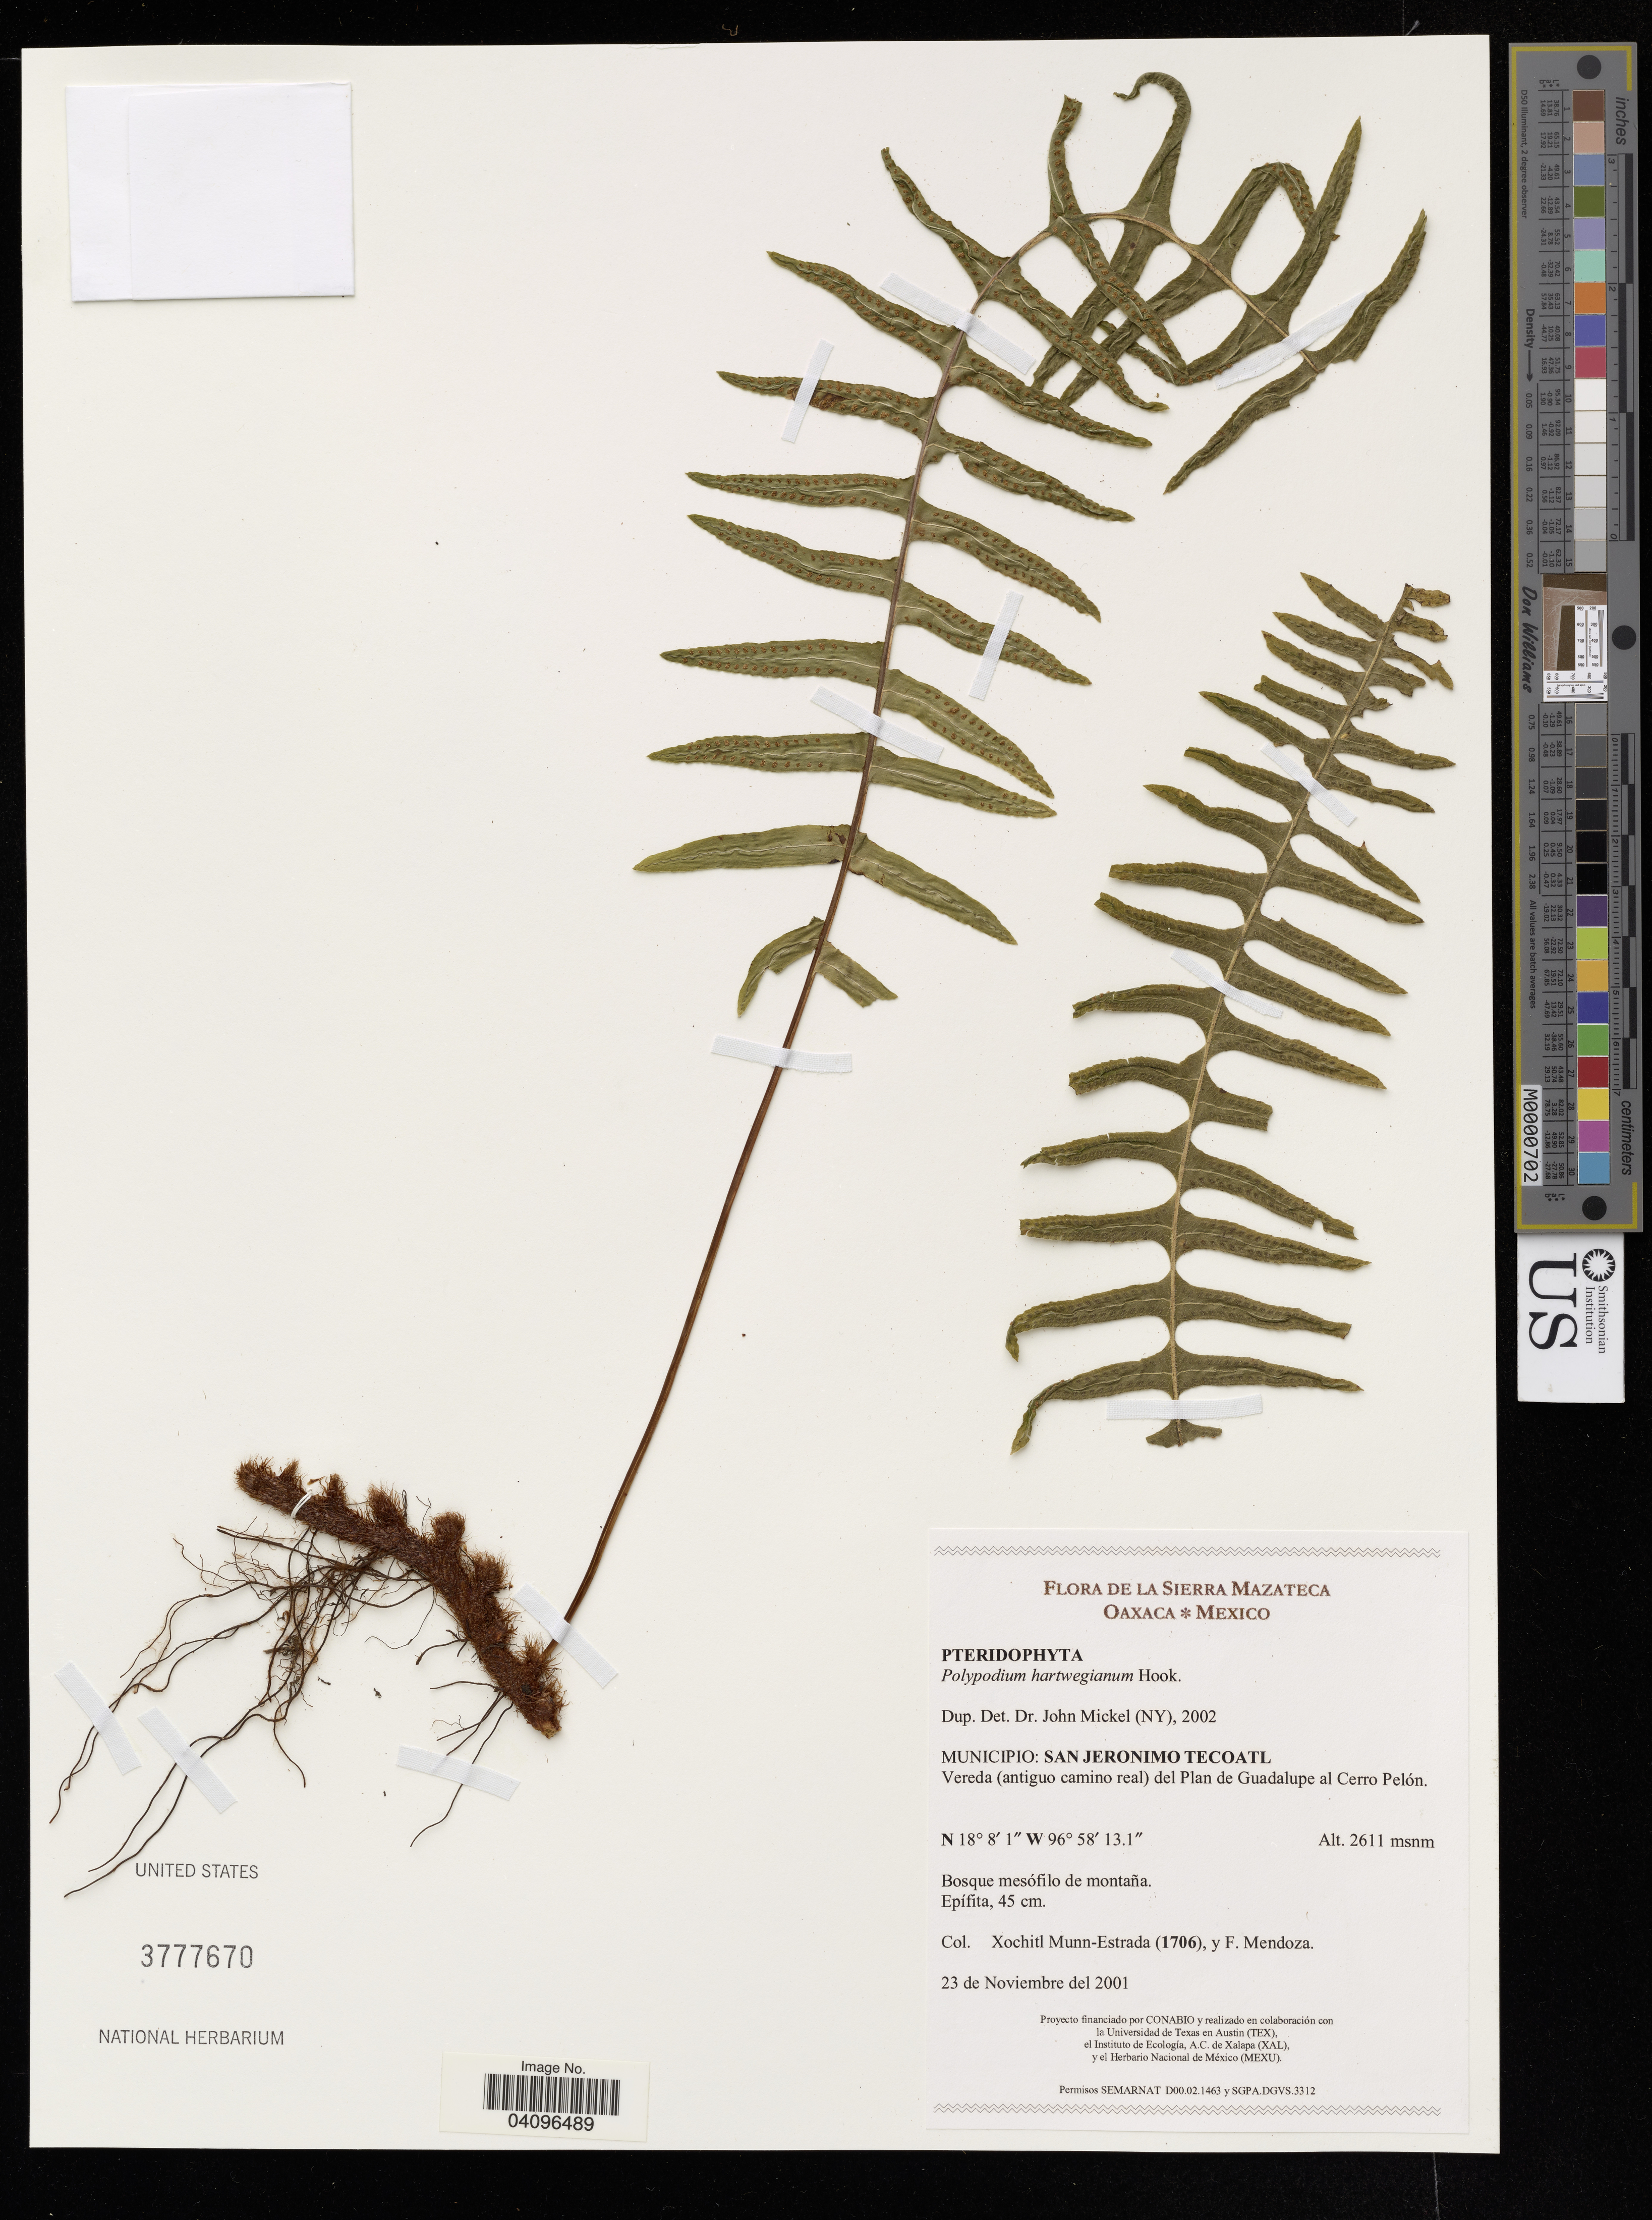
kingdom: Plantae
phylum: Tracheophyta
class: Polypodiopsida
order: Polypodiales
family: Polypodiaceae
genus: Polypodium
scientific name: Polypodium hartwegianum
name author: Hook.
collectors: X. Munn-Estrada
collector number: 1706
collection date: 2001-11-23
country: Mexico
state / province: Oaxaca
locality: Sierra Mazateca. Municipio: San Jeronimo Tecoatl. Vereda (antiguo camino real) del Plan de Guadalupe al Cerro Pelón.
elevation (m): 2611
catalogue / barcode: US 3777670